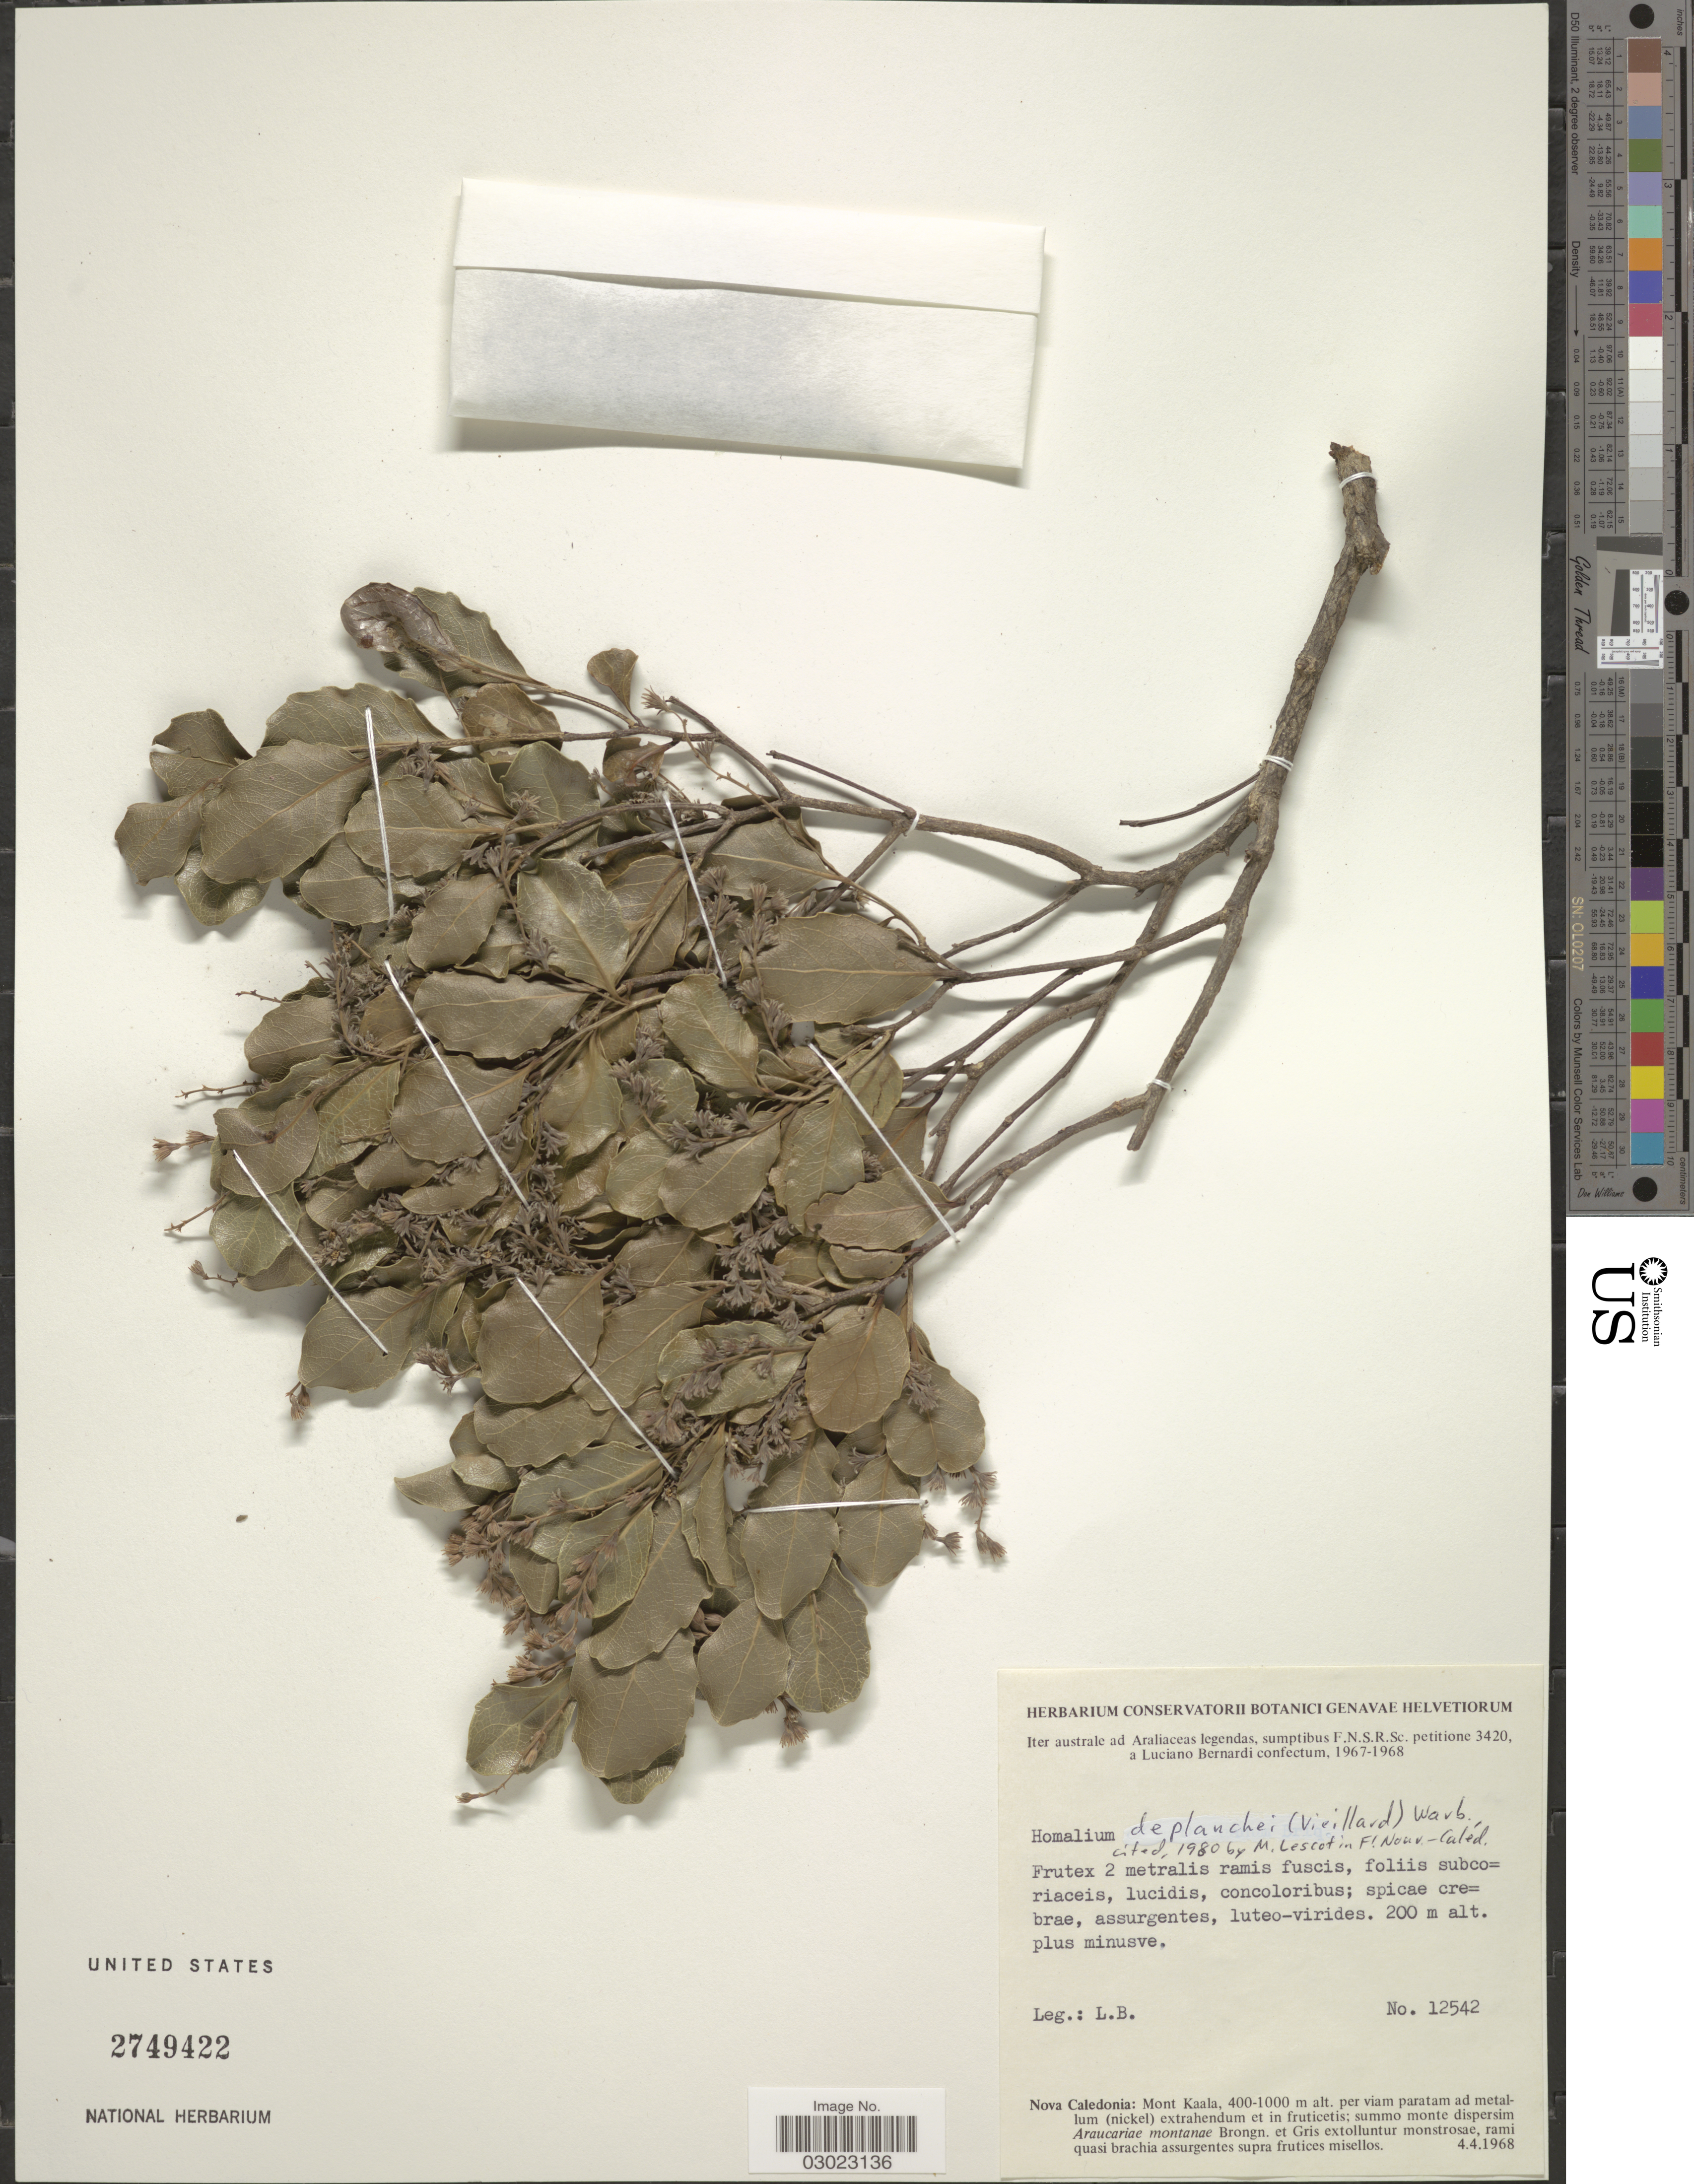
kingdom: Plantae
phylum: Tracheophyta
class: Magnoliopsida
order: Malpighiales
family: Salicaceae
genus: Homalium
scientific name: Homalium deplanchei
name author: Warb.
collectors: L. Bernardi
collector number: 12542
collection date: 1968-04-04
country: New Caledonia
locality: Iter australe ad Araliaceas legendas [unsure placement] Nova Caledonia: Mont Kaala.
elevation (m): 200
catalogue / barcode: US 2749422